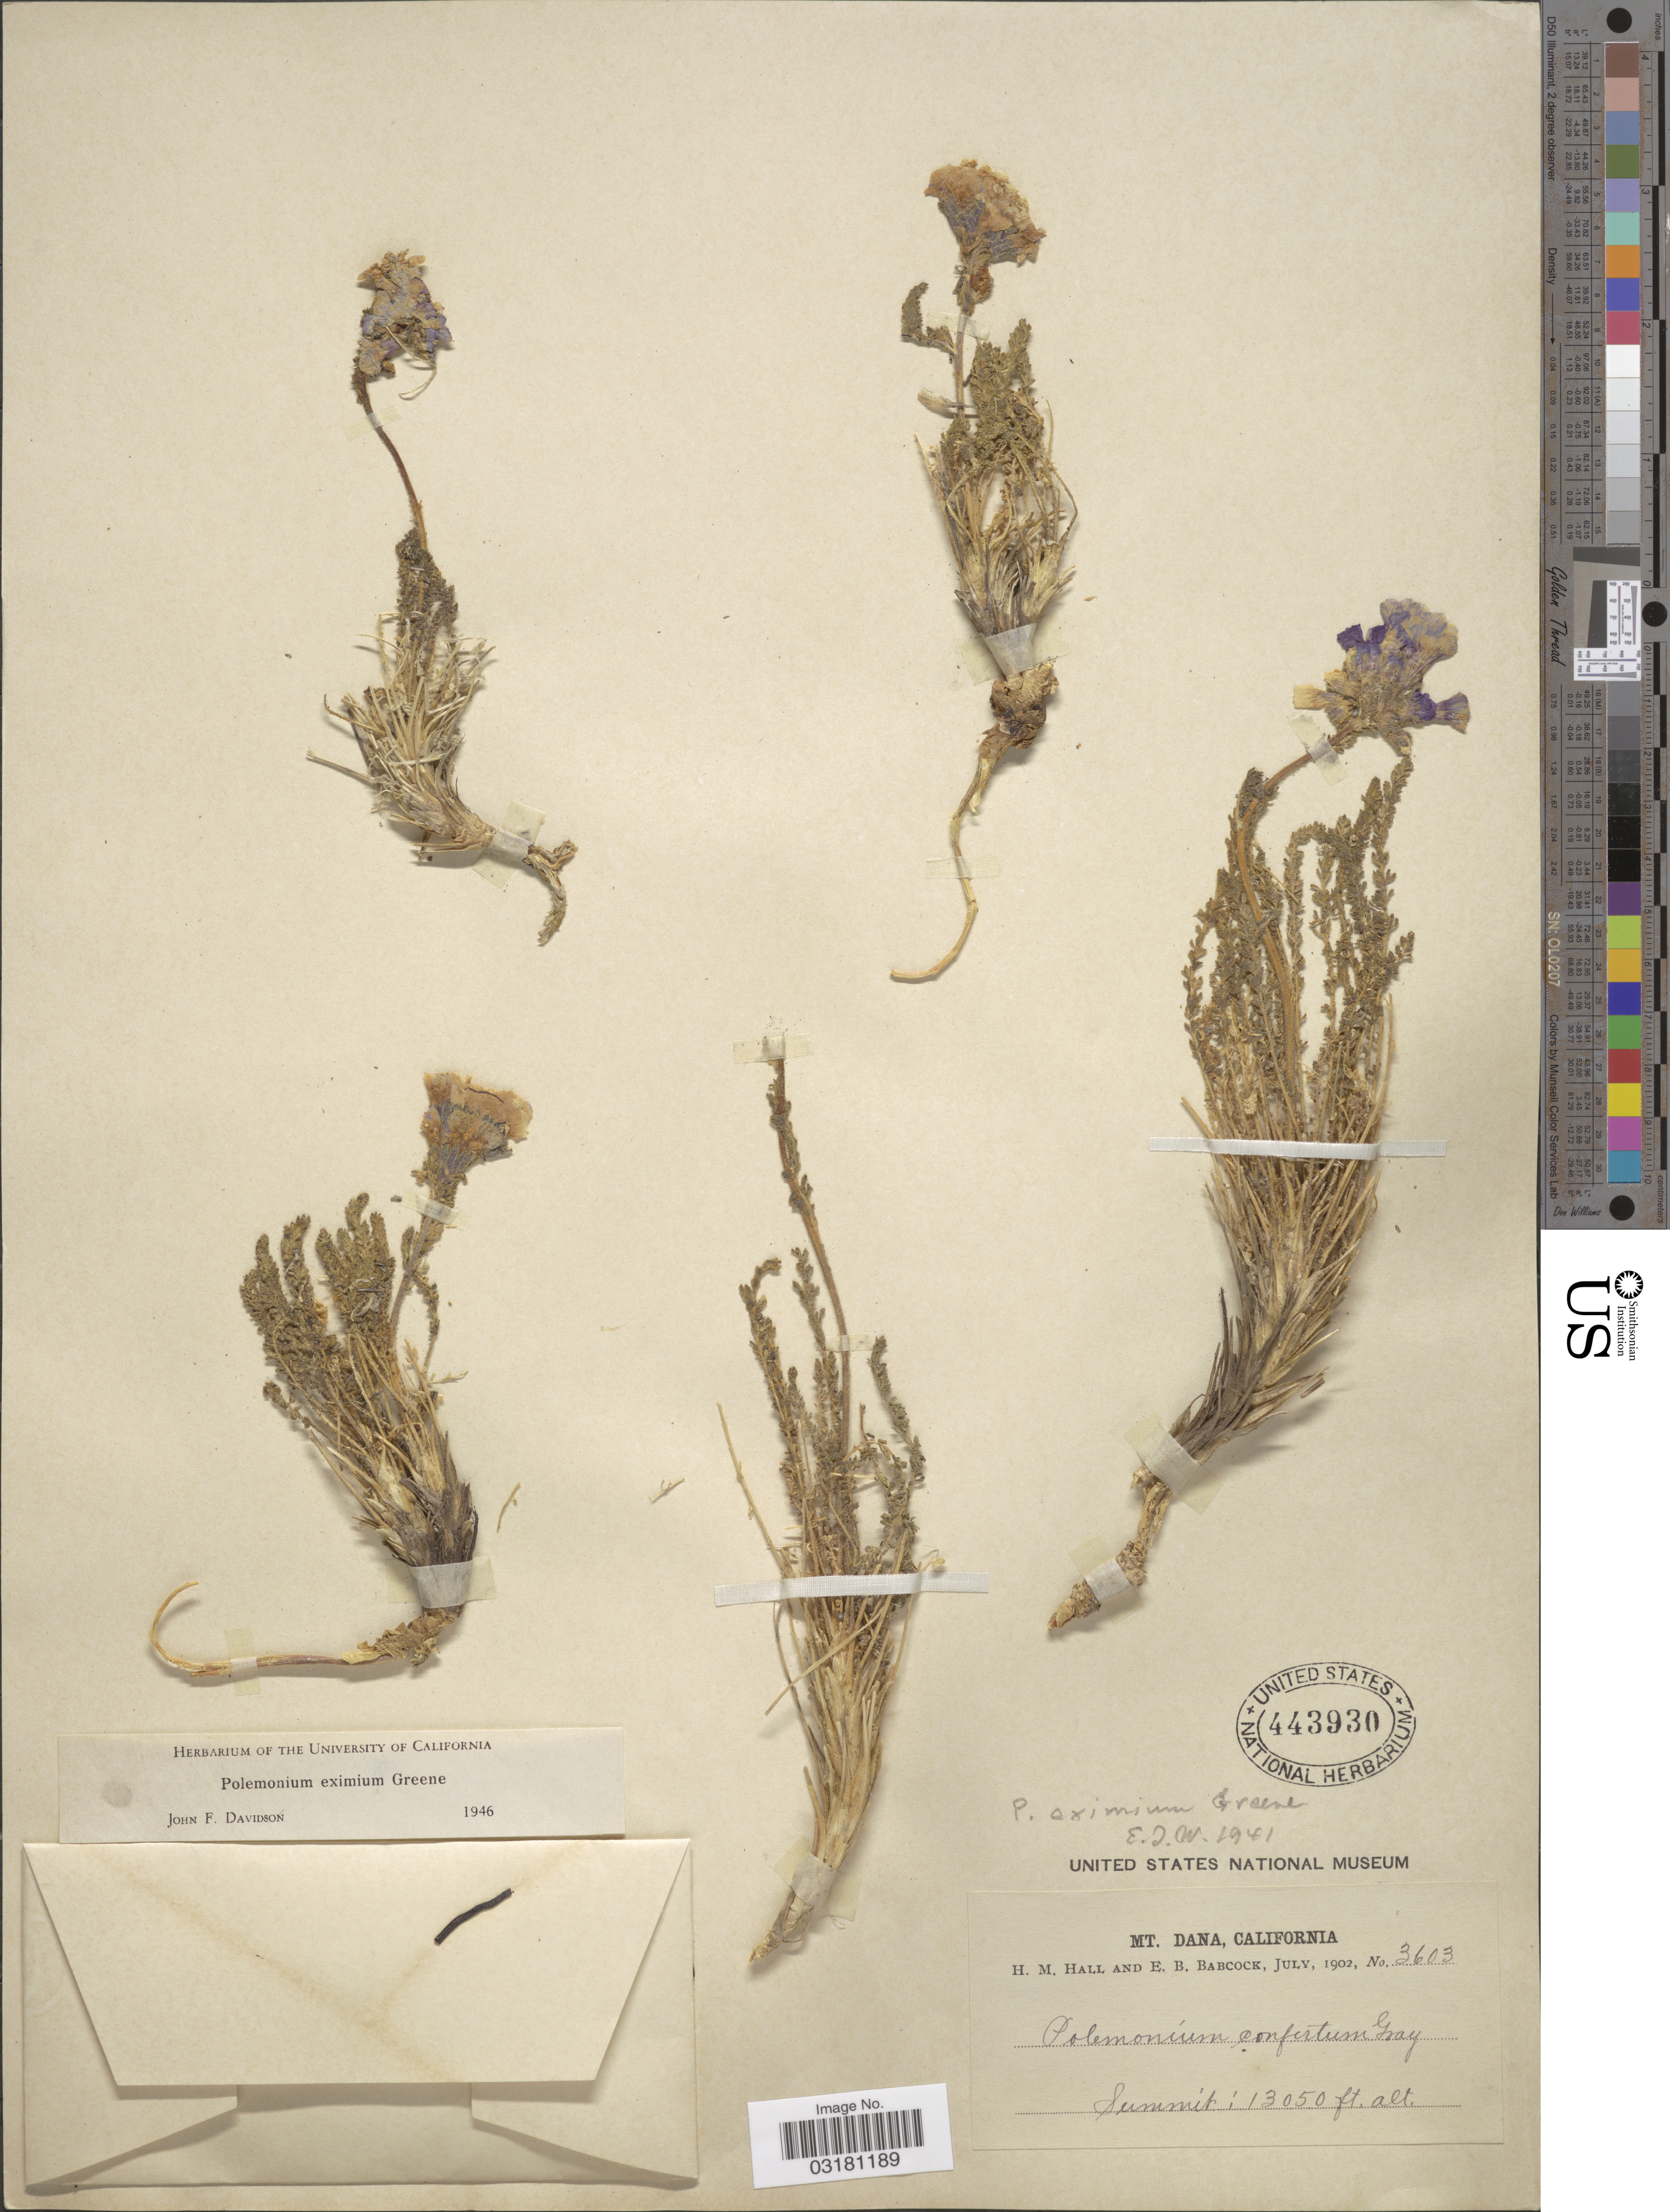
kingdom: Plantae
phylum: Tracheophyta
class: Magnoliopsida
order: Ericales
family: Polemoniaceae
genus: Polemonium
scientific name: Polemonium eximium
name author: Greene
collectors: H. M. Hall & E. B. Babcock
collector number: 3603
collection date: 1902-07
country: United States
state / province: California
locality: Mt. Dana. Summit.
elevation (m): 3978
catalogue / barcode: US 443930